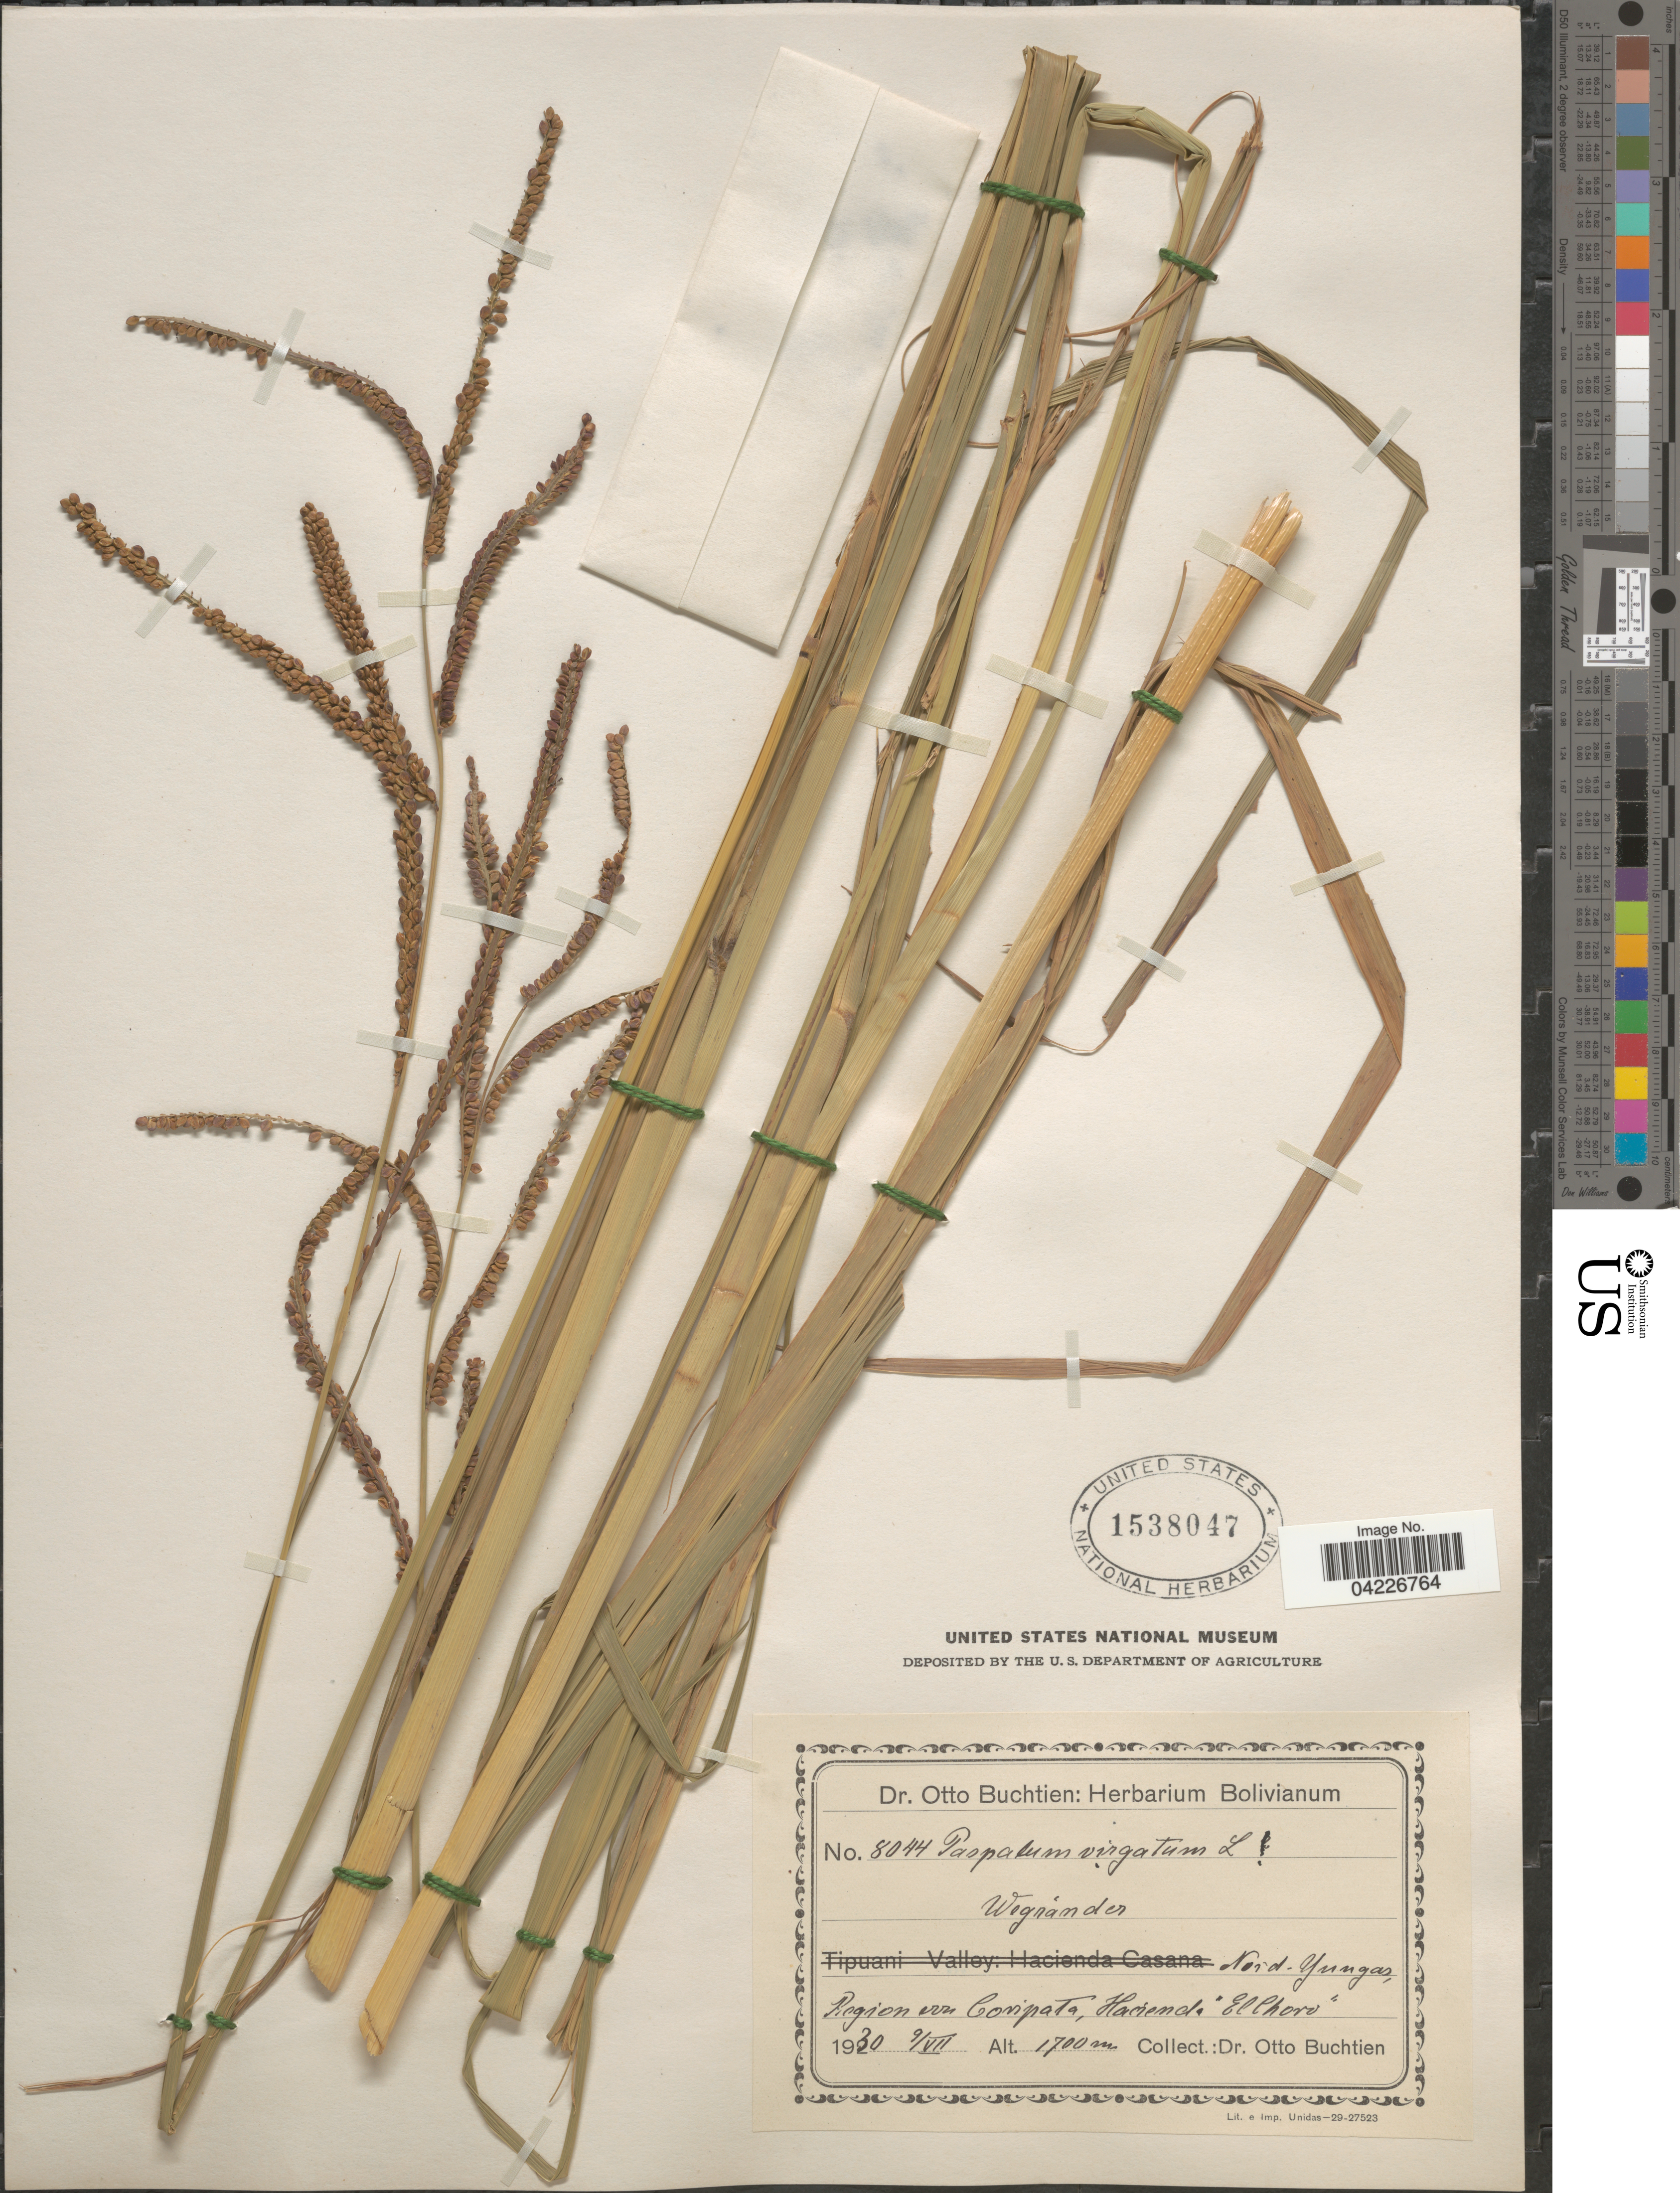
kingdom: Plantae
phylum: Tracheophyta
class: Liliopsida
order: Poales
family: Poaceae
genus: Paspalum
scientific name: Paspalum virgatum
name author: L.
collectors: O. Buchtien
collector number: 8044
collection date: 1930-07-09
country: Bolivia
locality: Nord-Yungas. Region von Coripata, Hacienda "El Choro".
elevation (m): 1700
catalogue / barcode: US 1538047